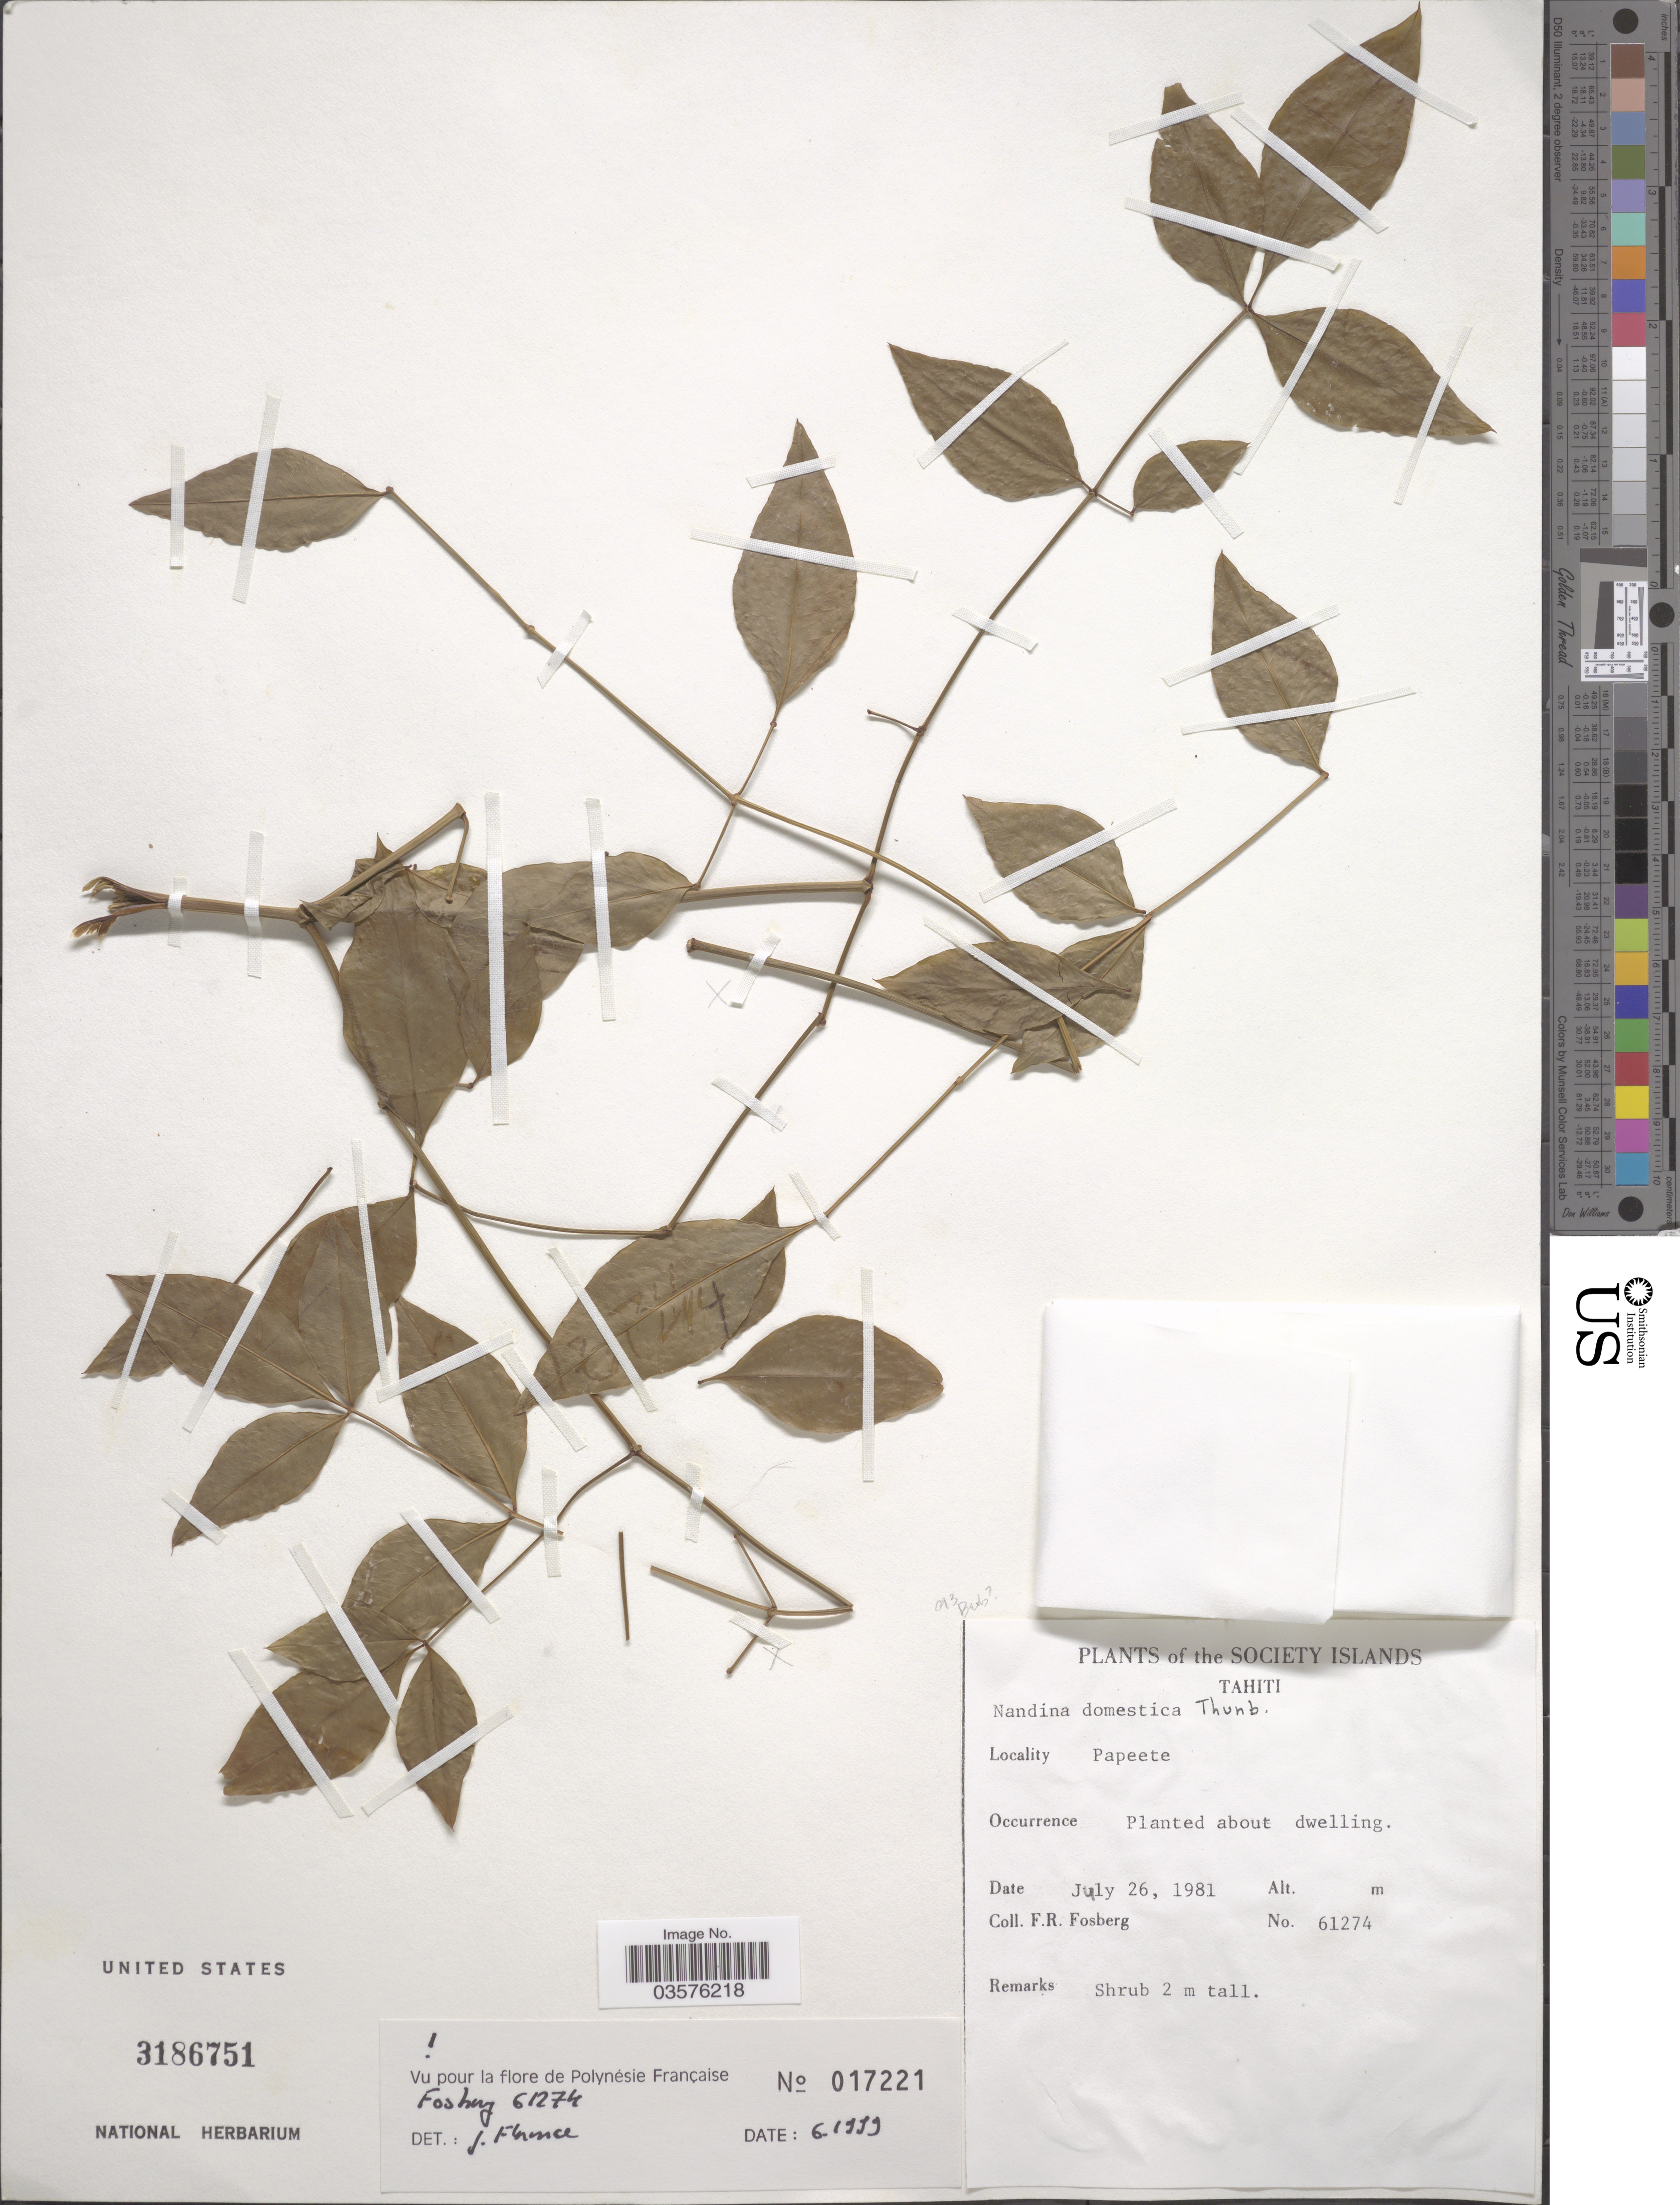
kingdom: Plantae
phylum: Tracheophyta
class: Magnoliopsida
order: Ranunculales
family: Berberidaceae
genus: Nandina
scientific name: Nandina domestica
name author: Thunb.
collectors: F. R. Fosberg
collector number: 61274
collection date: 1981-07-26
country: French Polynesia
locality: The Society Islands, Tahiti. Papeete.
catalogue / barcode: US 3186751